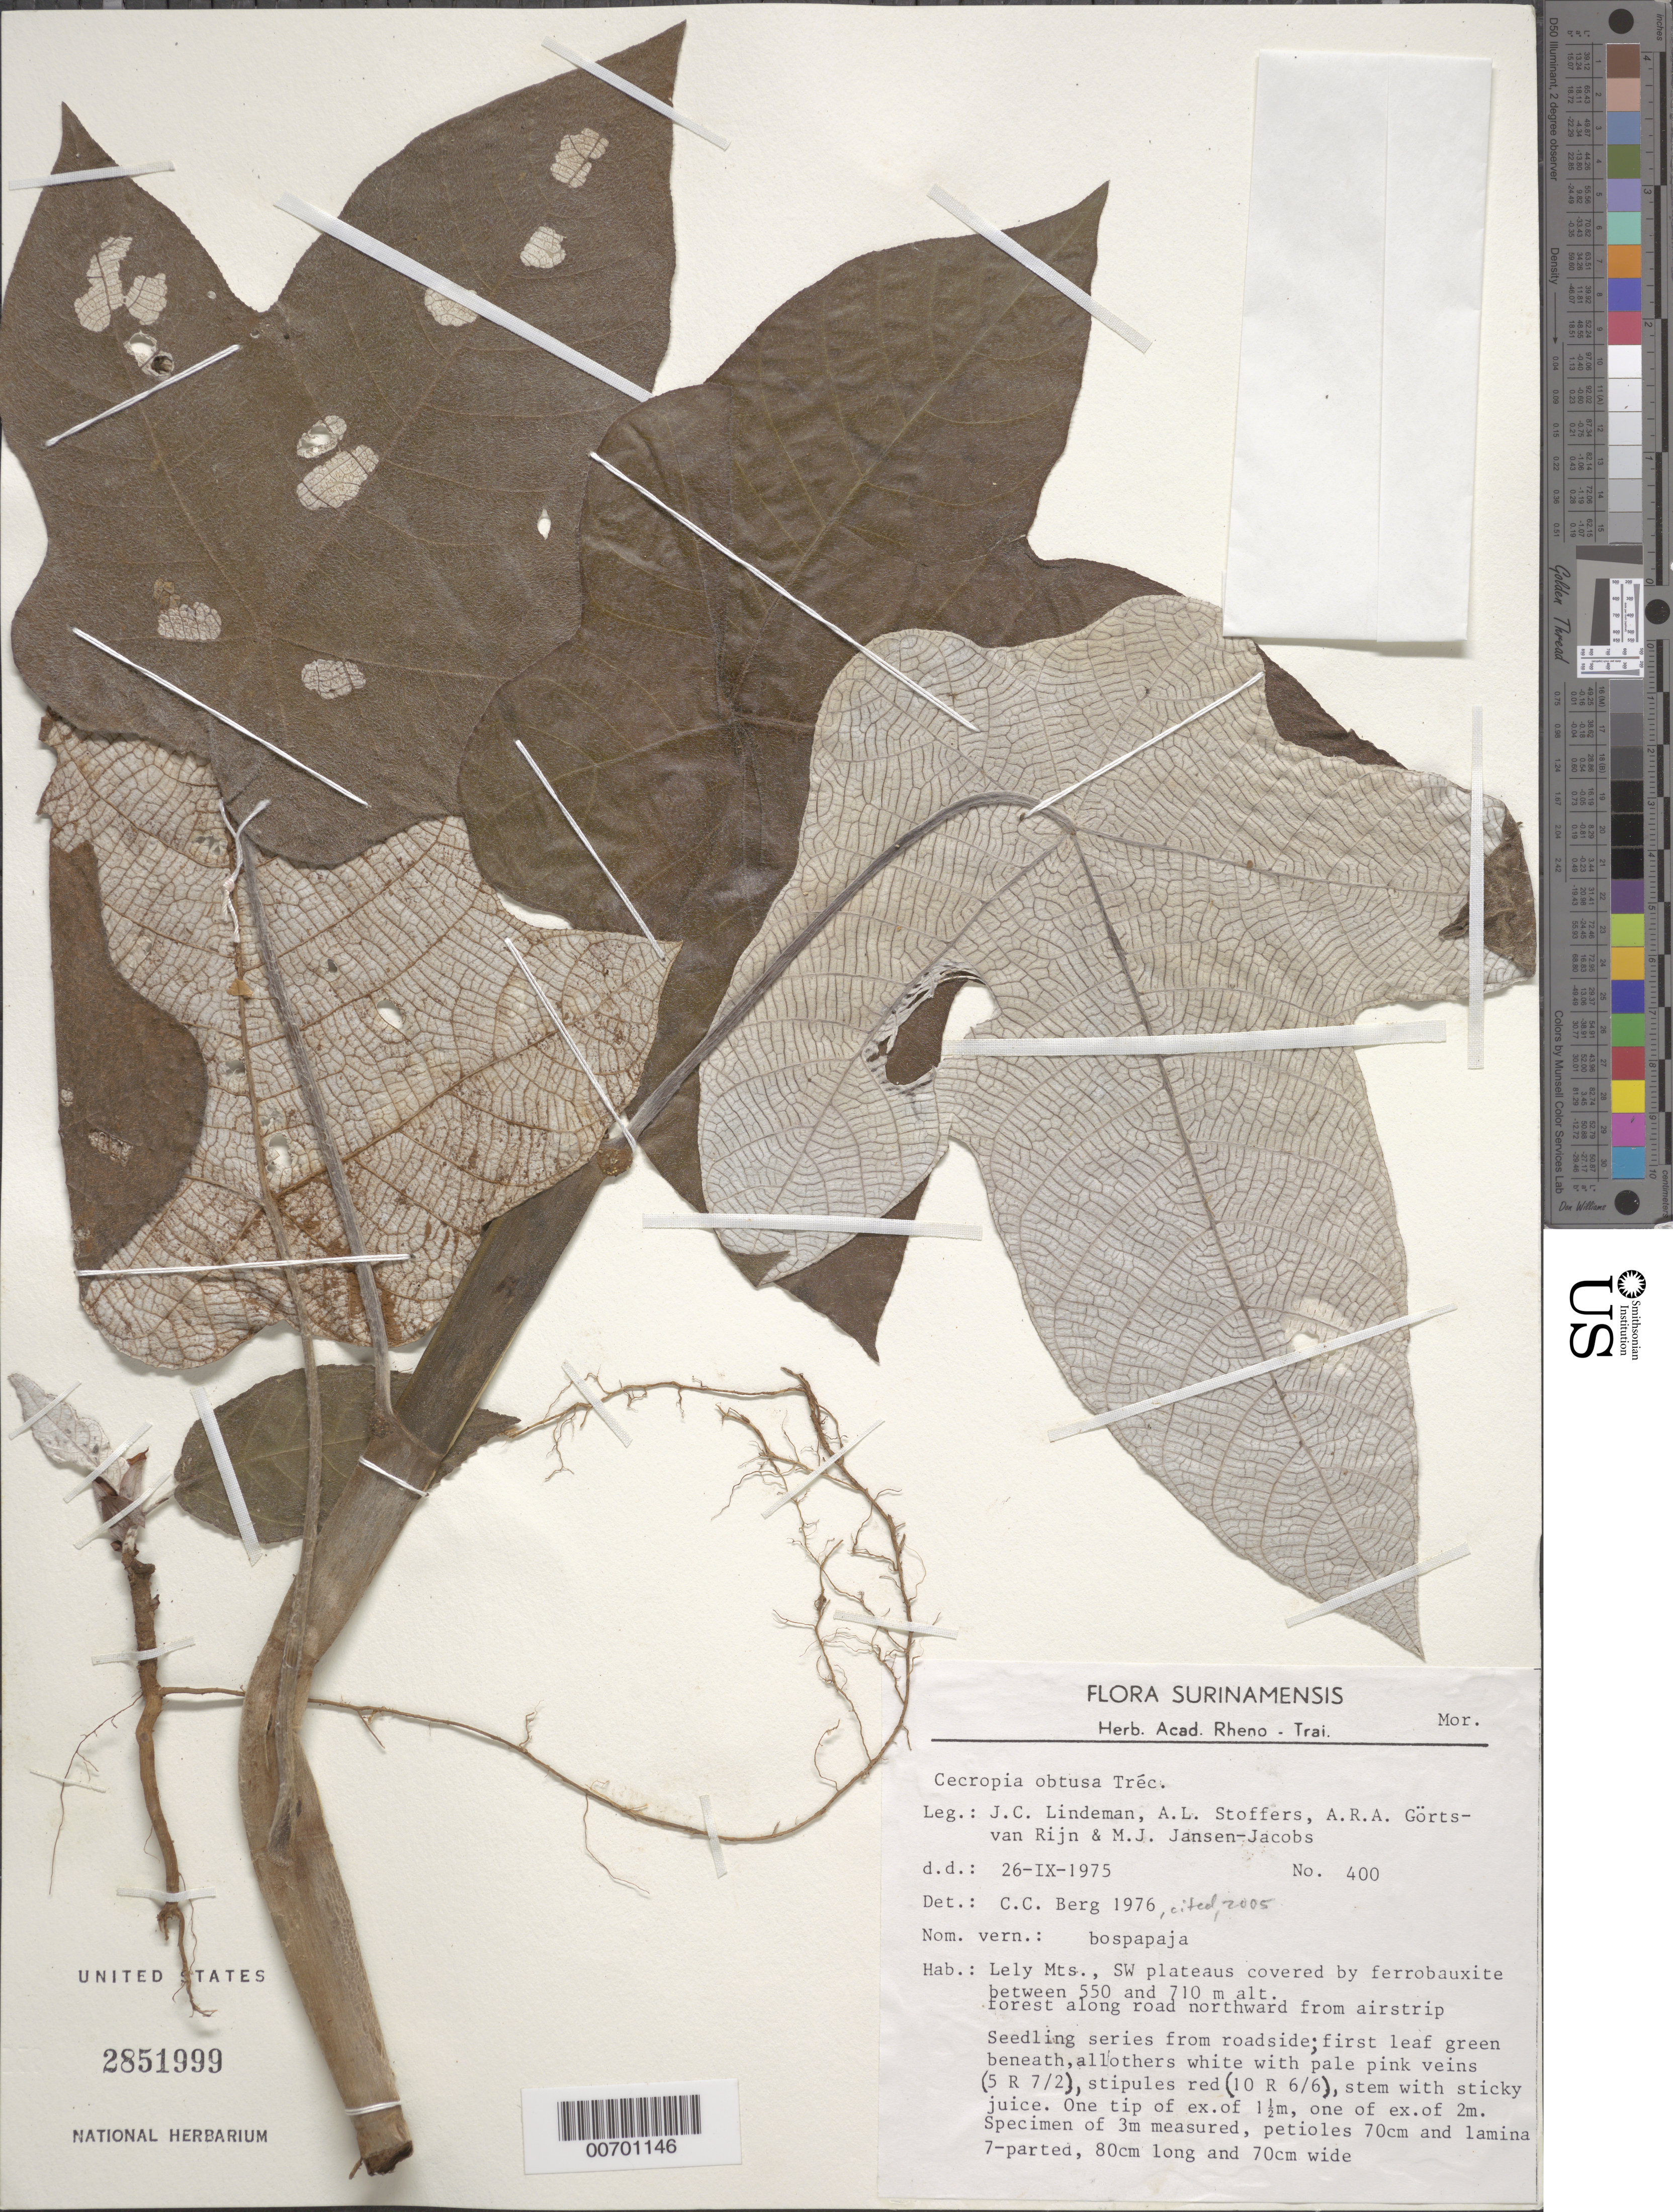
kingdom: Plantae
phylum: Tracheophyta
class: Magnoliopsida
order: Rosales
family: Urticaceae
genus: Cecropia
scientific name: Cecropia obtusa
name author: Trécul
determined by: Berg, C. C.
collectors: J. C. Lindeman, A. Stoffers, A. .R. A. Görts-van Rijn & M. J. Jansen-Jacobs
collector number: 75 400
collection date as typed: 26-Sep-75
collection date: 1975-09-26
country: Suriname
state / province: Marowijne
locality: Lely Mts., SW plateaus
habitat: Roadside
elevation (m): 550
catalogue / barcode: US 2851999